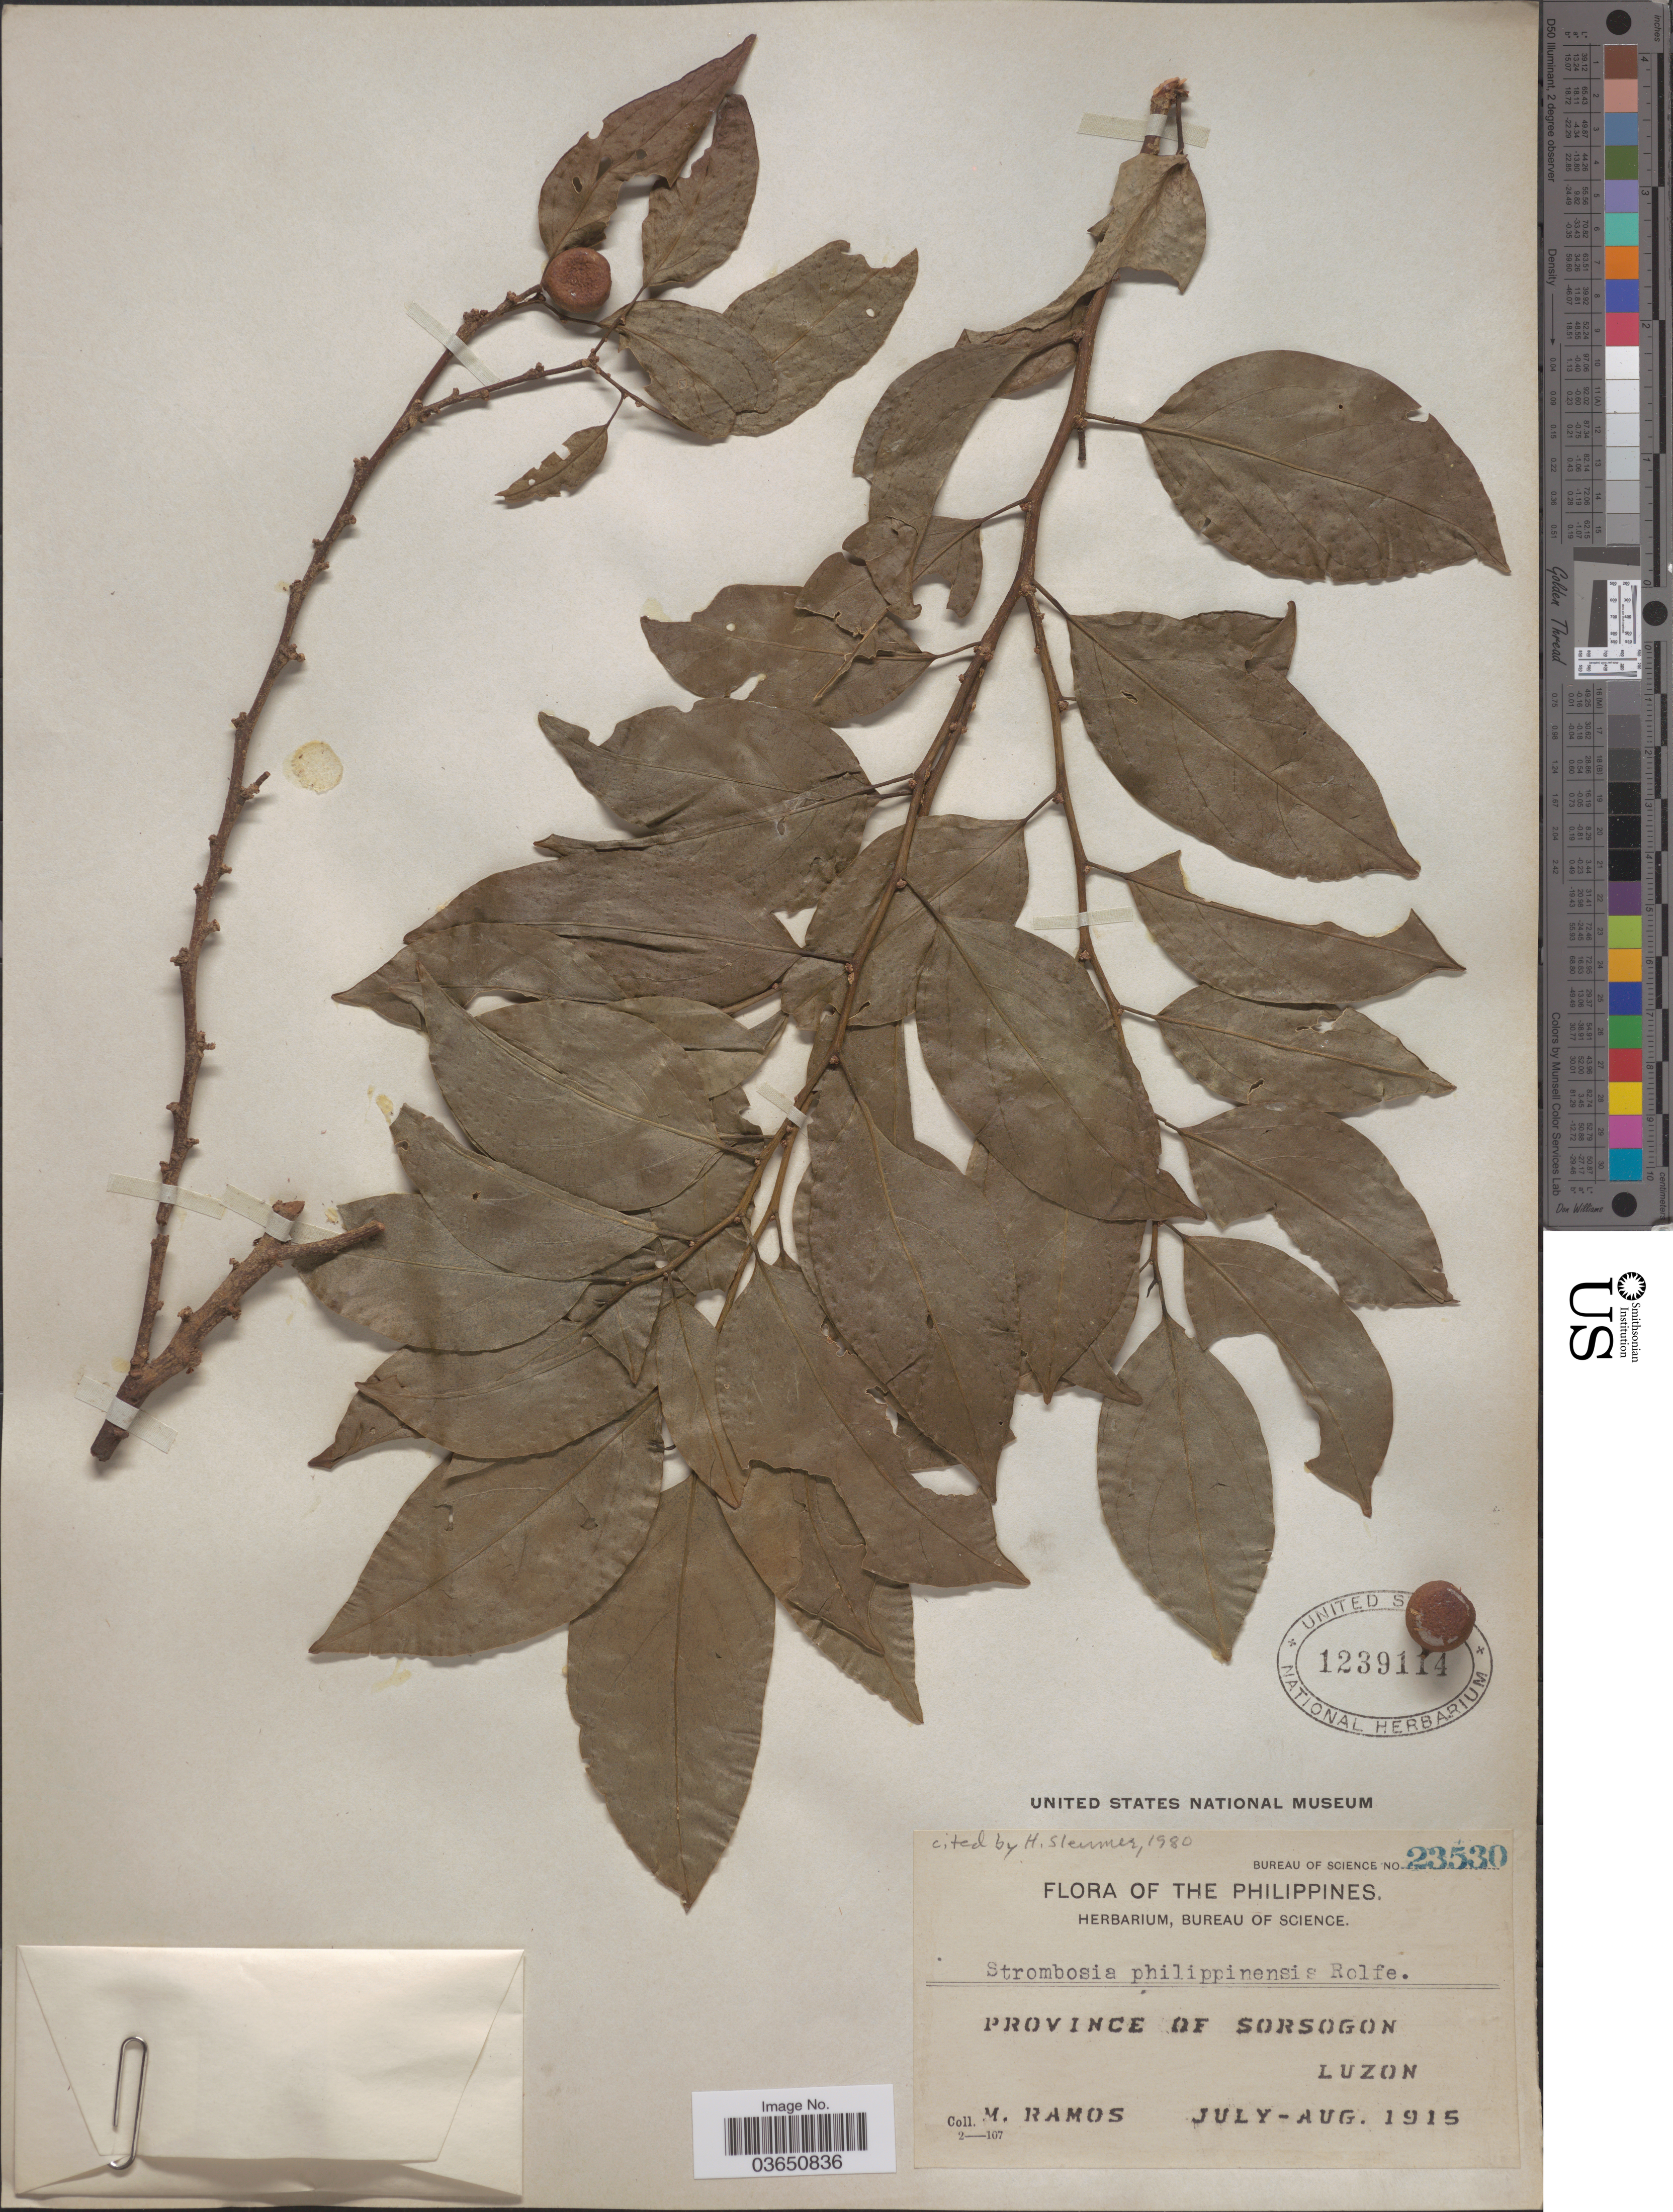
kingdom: Plantae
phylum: Tracheophyta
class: Magnoliopsida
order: Santalales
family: Strombosiaceae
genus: Strombosia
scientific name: Strombosia philippinensis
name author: (Baill.) Rolfe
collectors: M. Ramos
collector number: Bureau of Science 23530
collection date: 1915-07/1915-08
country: Philippines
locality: Province of Sorsogon. Luzon.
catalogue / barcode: US 1239114